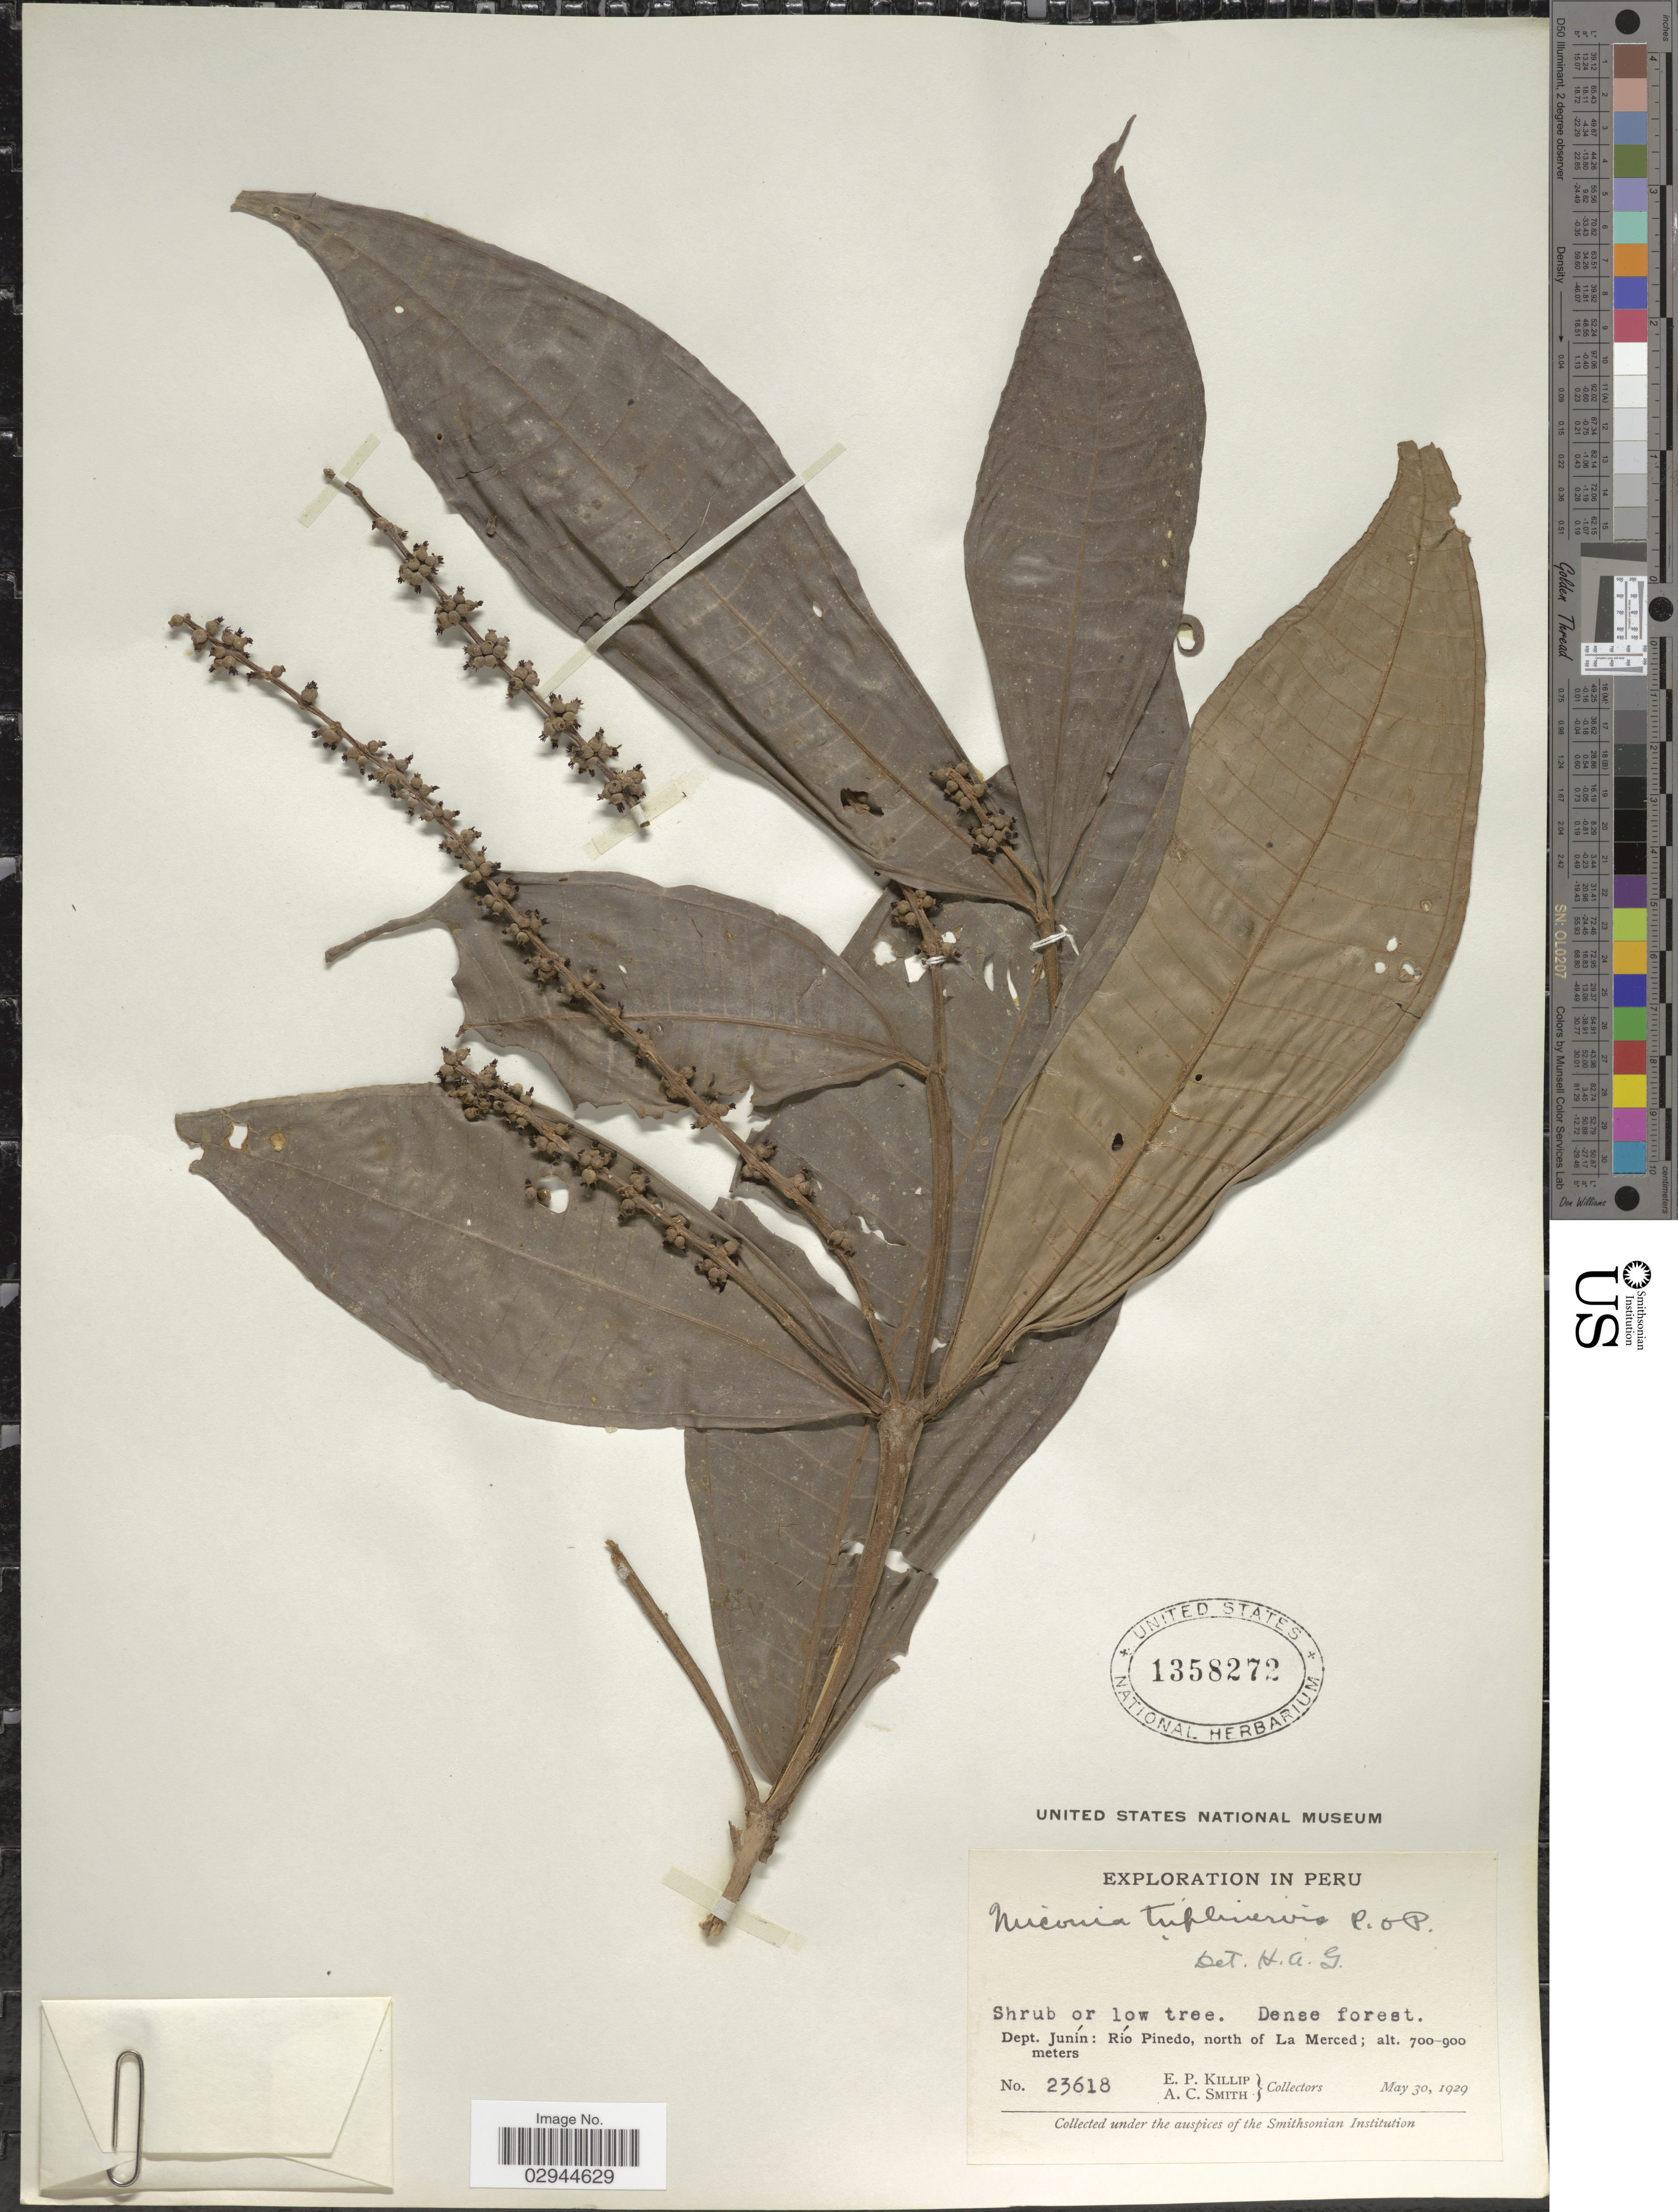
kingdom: Plantae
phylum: Tracheophyta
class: Magnoliopsida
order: Myrtales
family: Melastomataceae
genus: Miconia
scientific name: Miconia triplinervis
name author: Ruiz & Pav.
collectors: E. P. Killip & A. C. Smith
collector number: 23618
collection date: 1929-05-30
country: Peru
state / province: Junín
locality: Dept. Junín, Río Pinedo, north of La Merced.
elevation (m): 700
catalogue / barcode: US 1358272